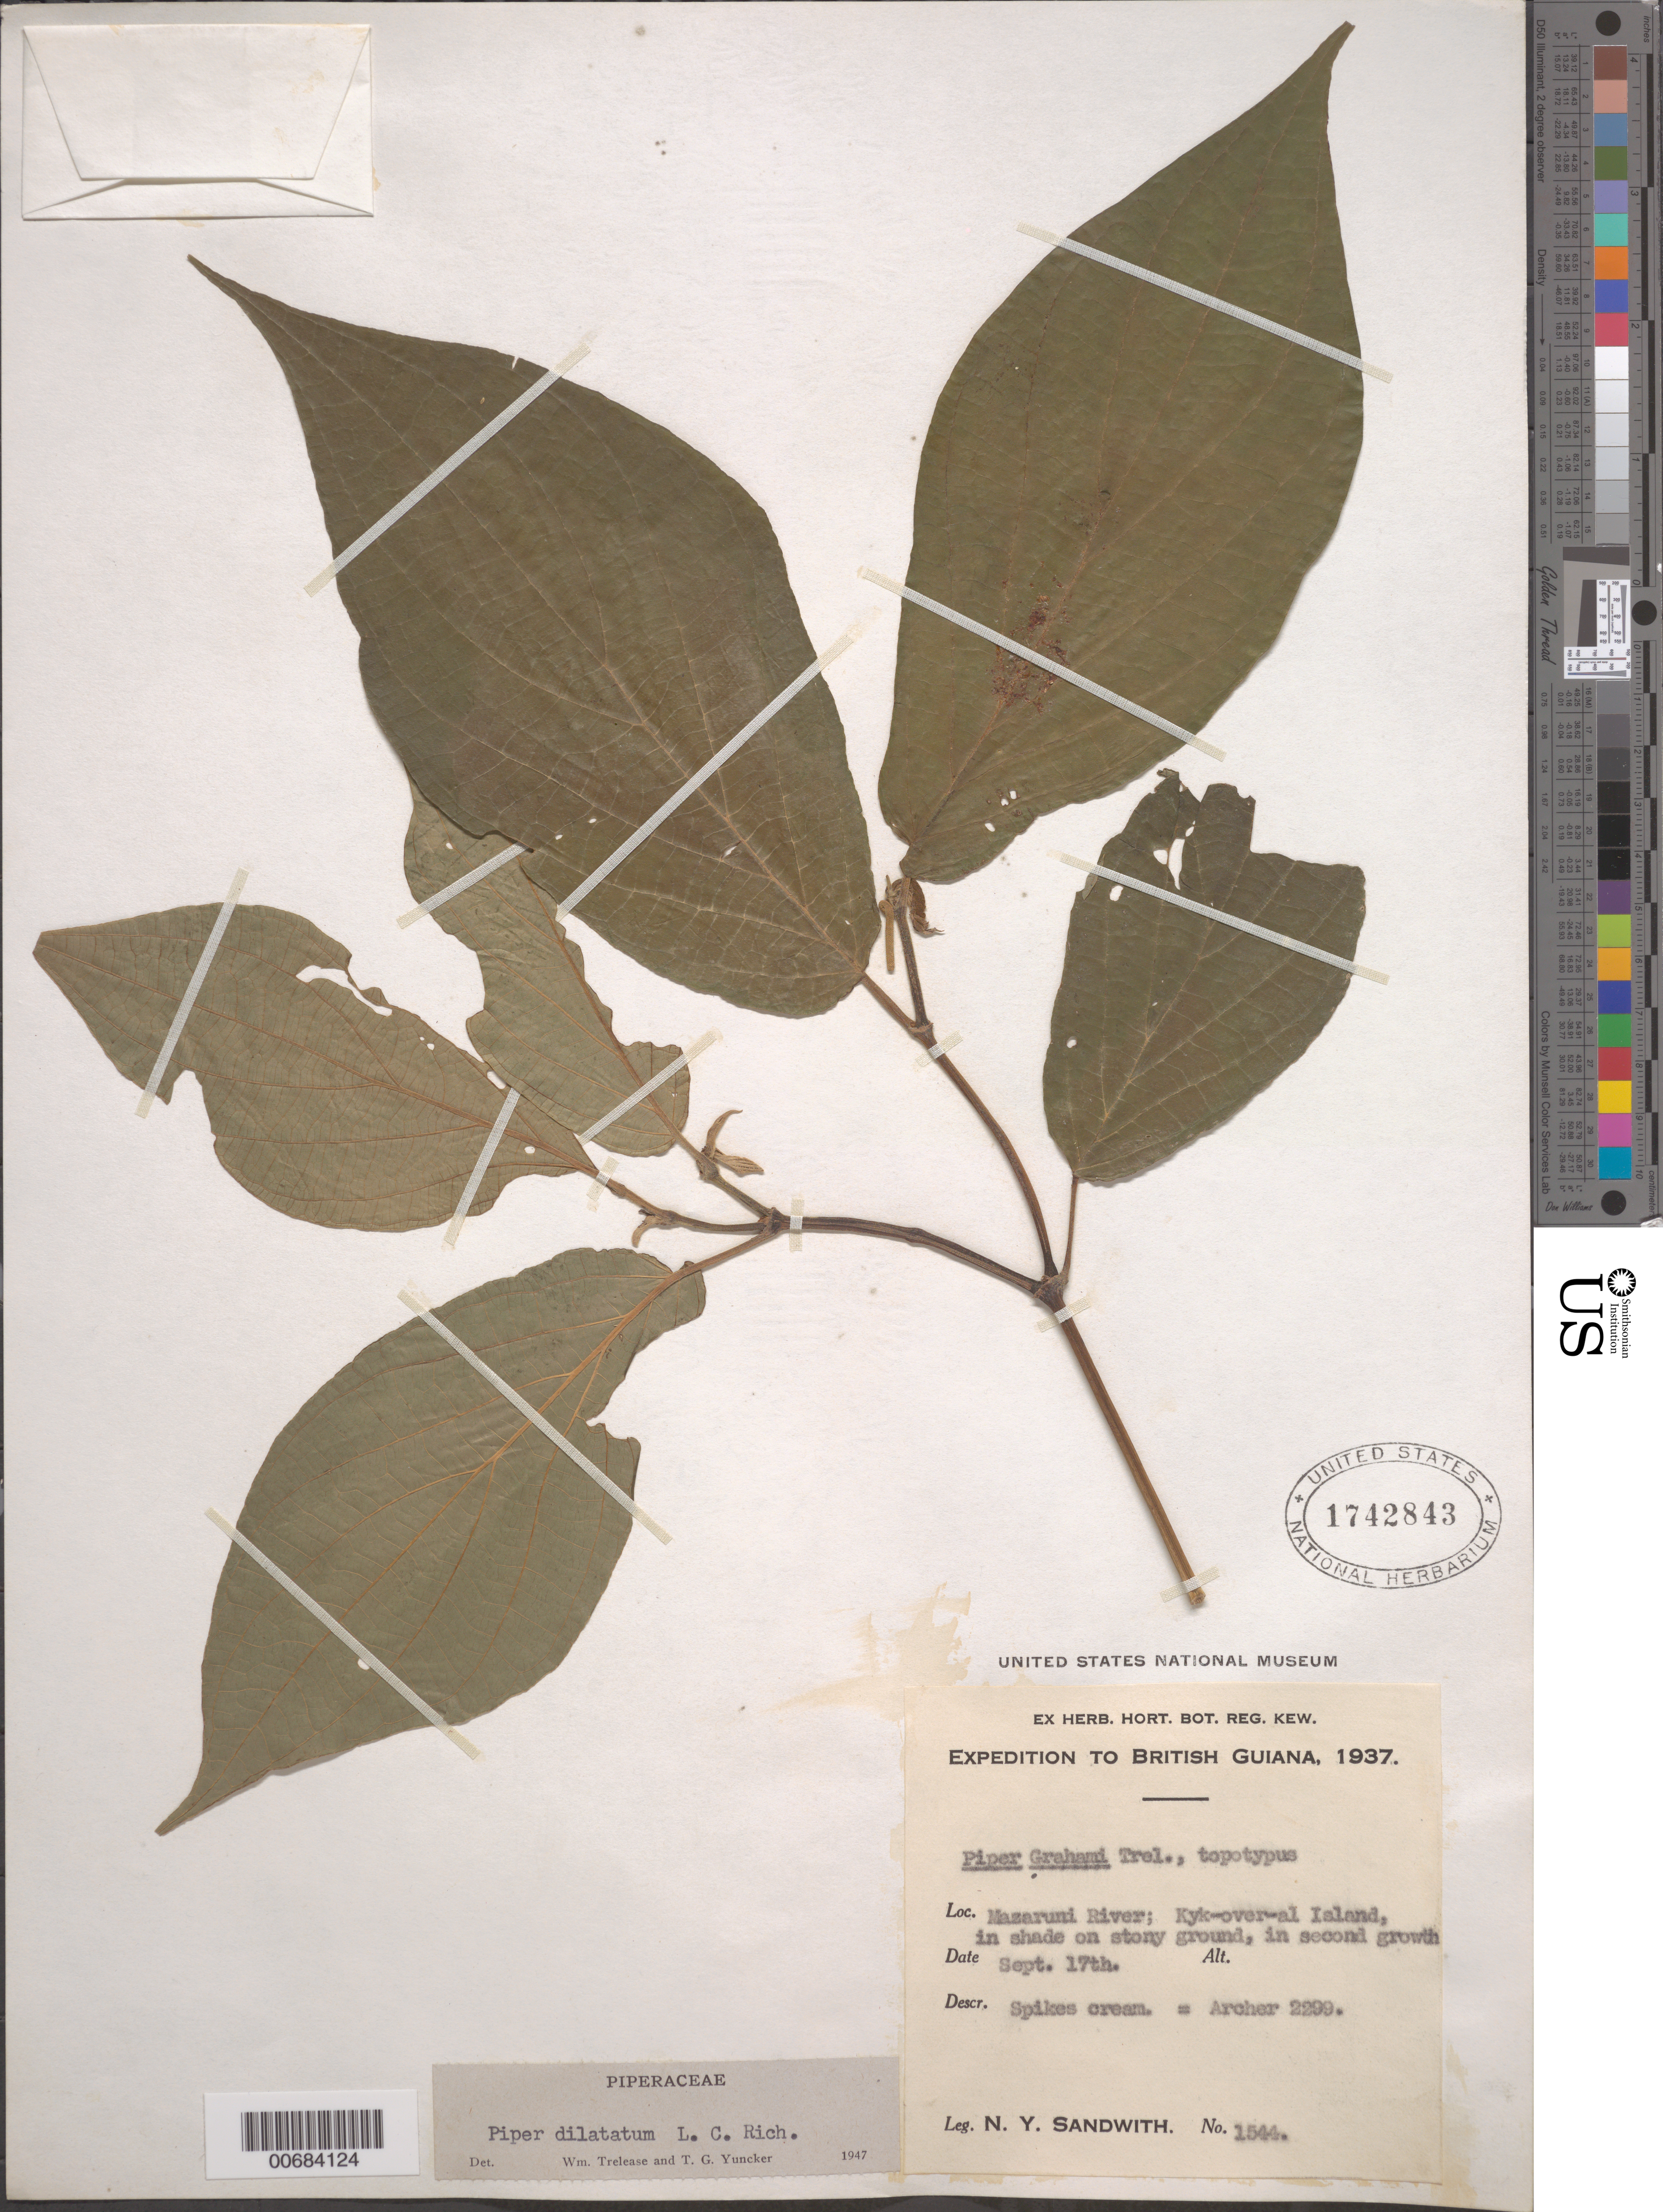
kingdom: Plantae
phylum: Tracheophyta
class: Magnoliopsida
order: Piperales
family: Piperaceae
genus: Piper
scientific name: Piper dilatatum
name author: Rich.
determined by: Trelease, W.; Yuncker, T. G.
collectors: N. Y. Sandwith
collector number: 1544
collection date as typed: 17-Sep-37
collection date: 1937-09-17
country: Guyana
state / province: Cuyuni-Mazaruni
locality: Kyk over al Island, Mazaruni R.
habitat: Shade on stony ground, in second growth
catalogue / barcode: US 1742843